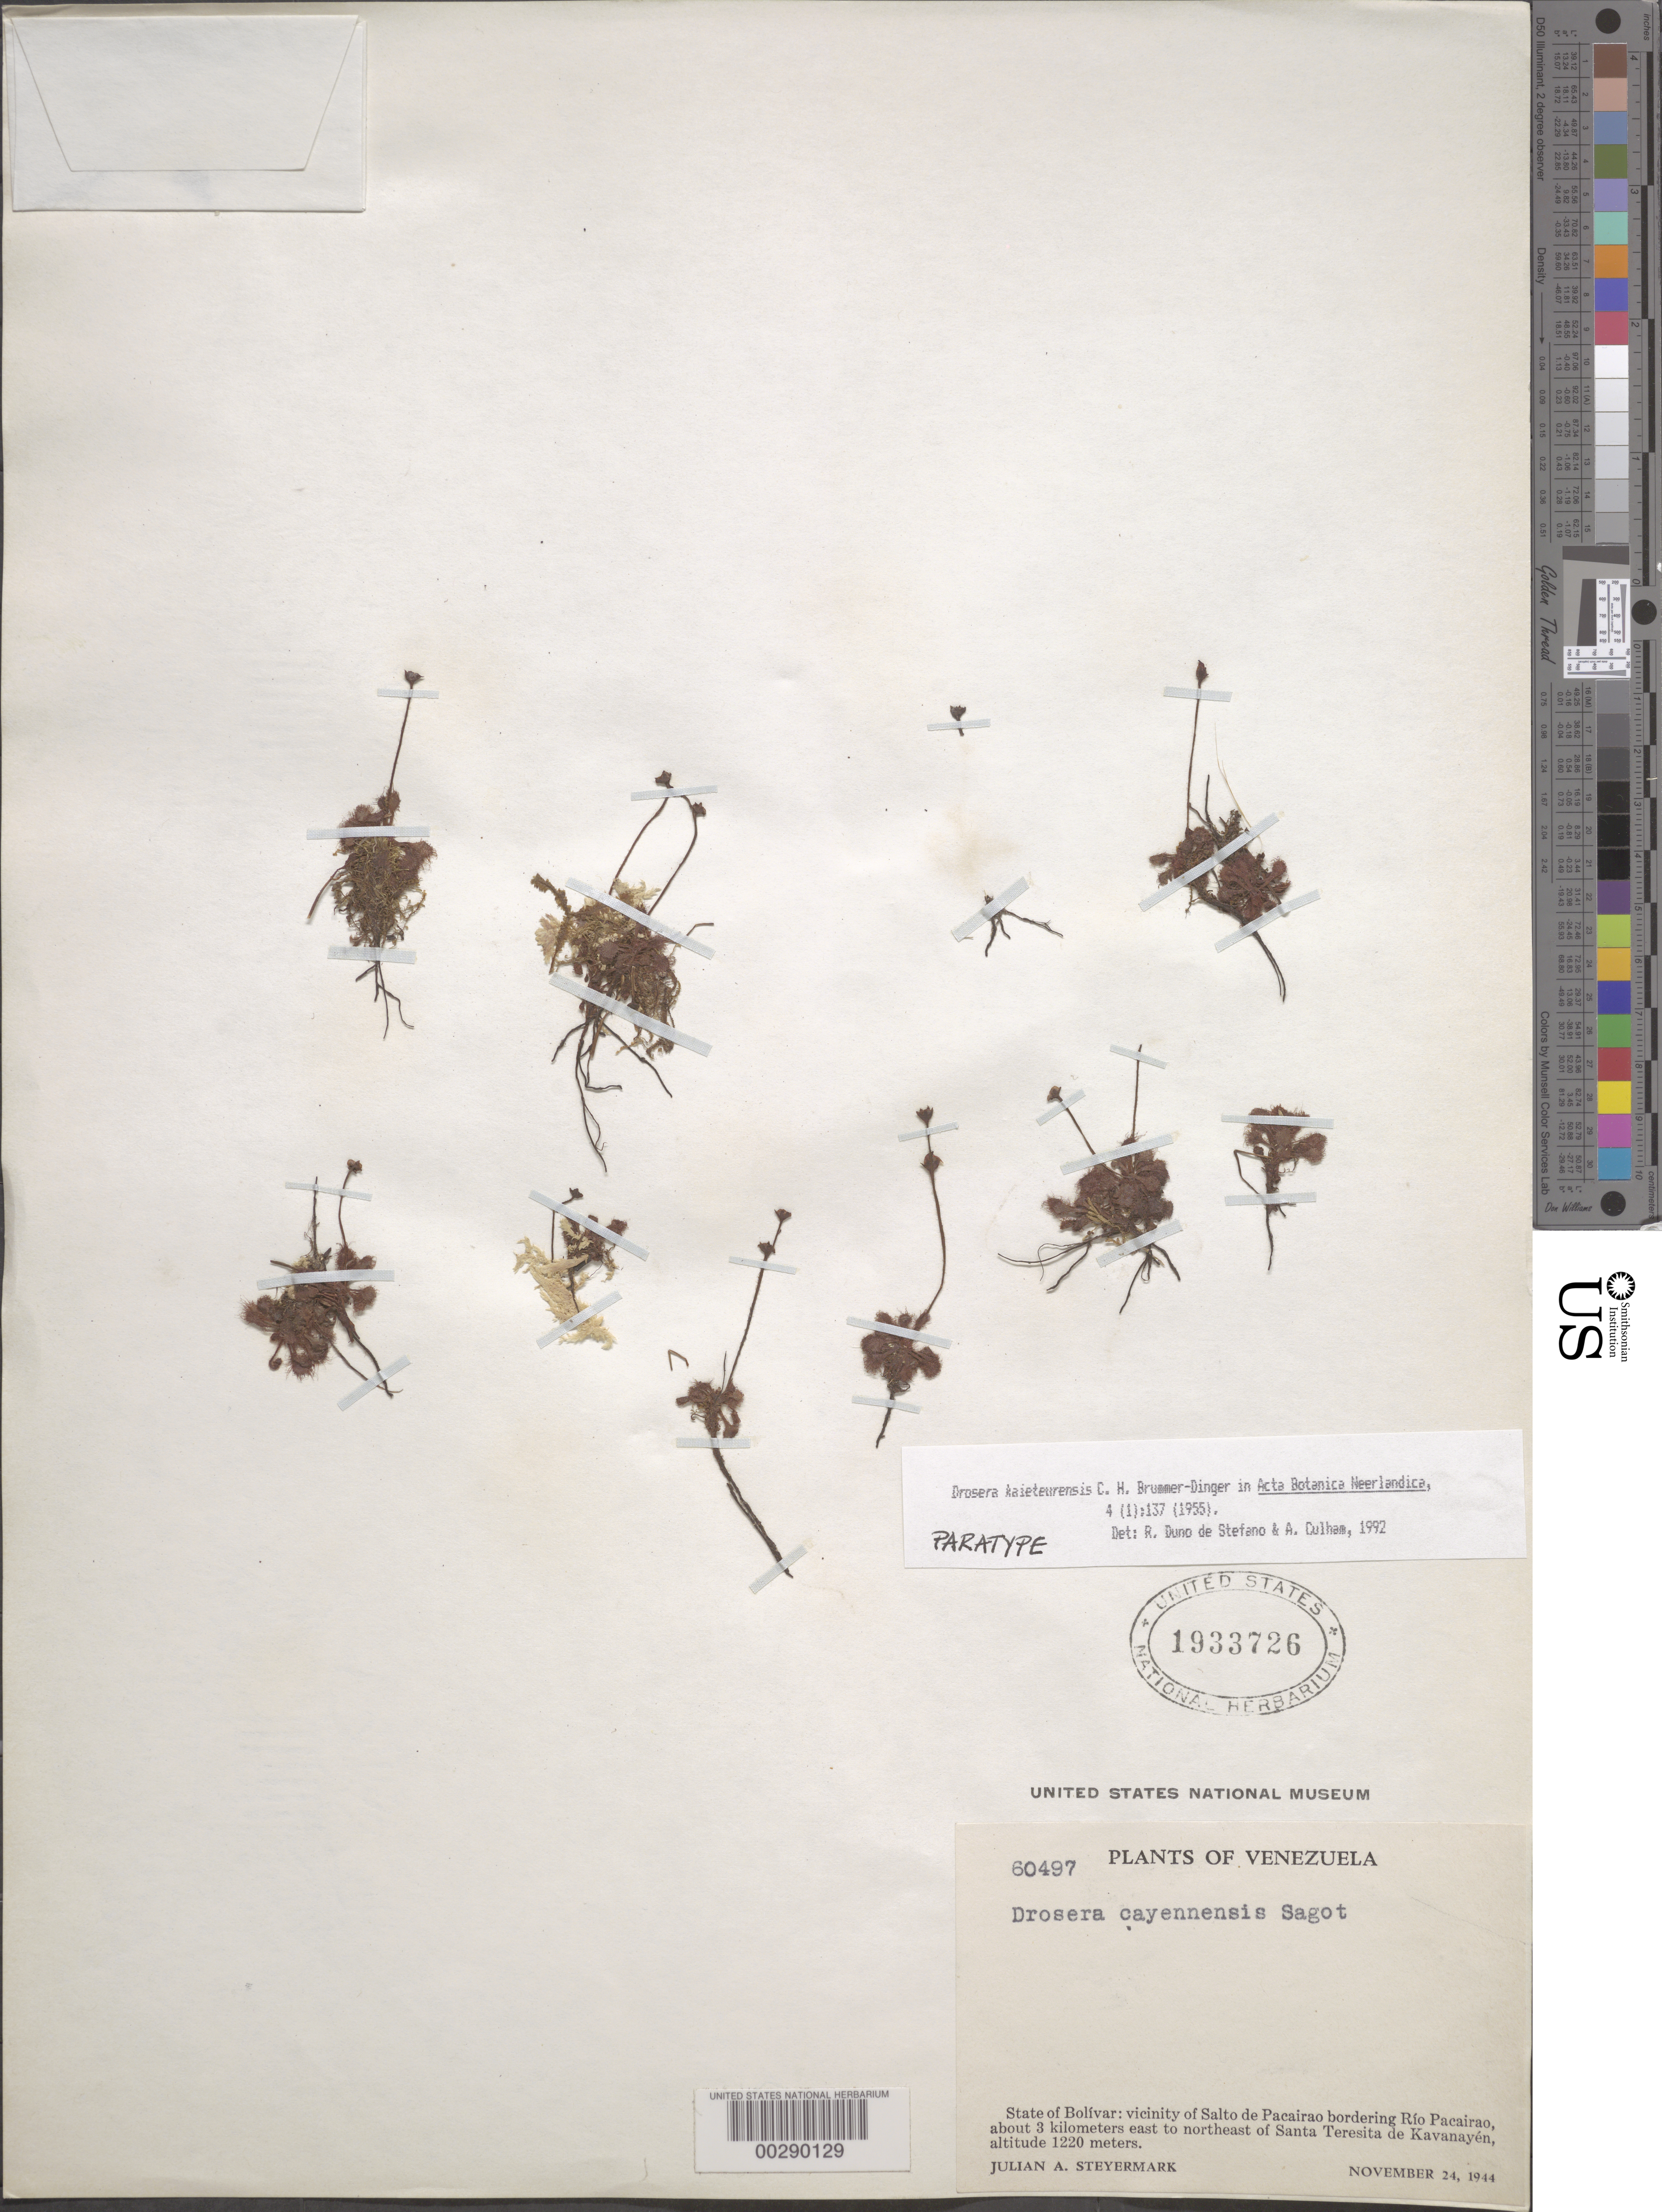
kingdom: Plantae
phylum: Tracheophyta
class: Magnoliopsida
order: Caryophyllales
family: Droseraceae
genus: Drosera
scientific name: Drosera kaieteurensis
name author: Brumm.-Ding.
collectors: J. Steyermark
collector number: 60497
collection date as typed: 24 Nov 1944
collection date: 1944-11-24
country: Venezuela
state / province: Bolivar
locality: Vicinity of salto de pacairao bordering rio pacairao, e to ne of santa teresita de kavanayen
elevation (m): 1220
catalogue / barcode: US 1933726